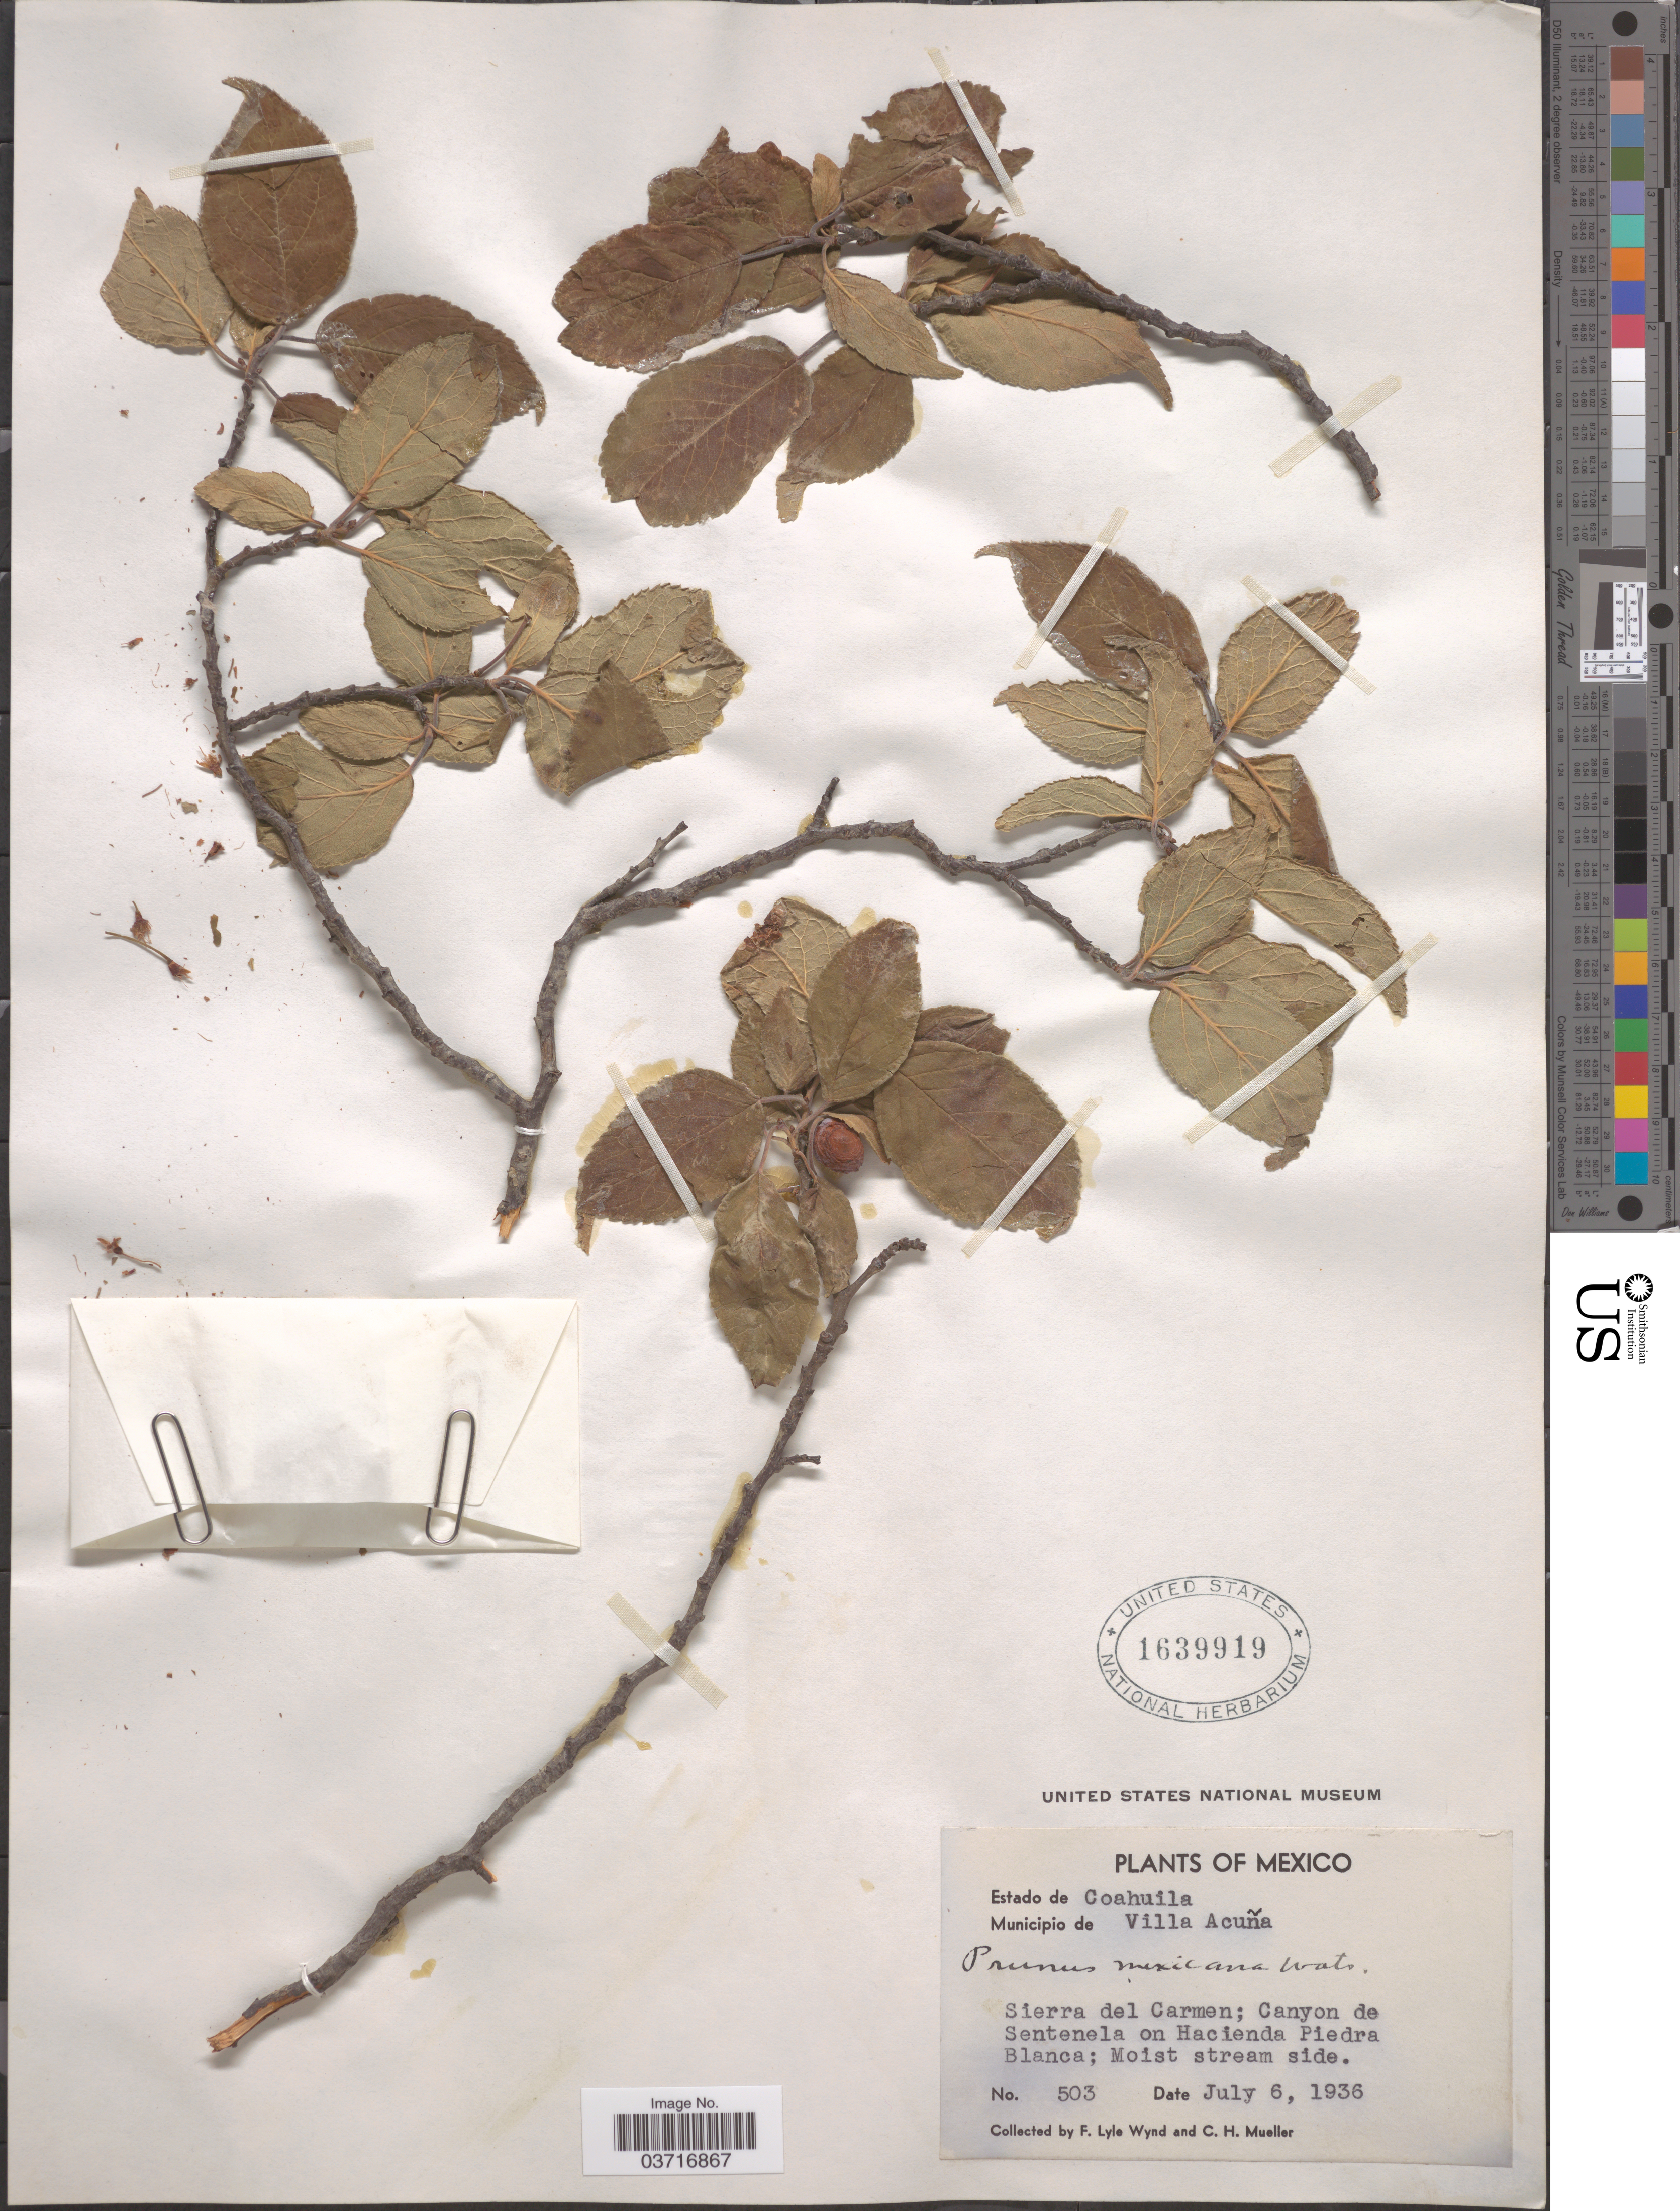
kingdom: Plantae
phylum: Tracheophyta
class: Magnoliopsida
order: Rosales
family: Rosaceae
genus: Prunus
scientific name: Prunus mexicana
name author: S. Watson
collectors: F. L. Wynd & C. H. Mueller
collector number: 503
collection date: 1936-07-06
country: Mexico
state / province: Coahuila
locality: Municipio de Villa Acuña. Sierra del Carmen; Canyon de Sentenela on Hacienda Piedra Blanca.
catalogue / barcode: US 1639919